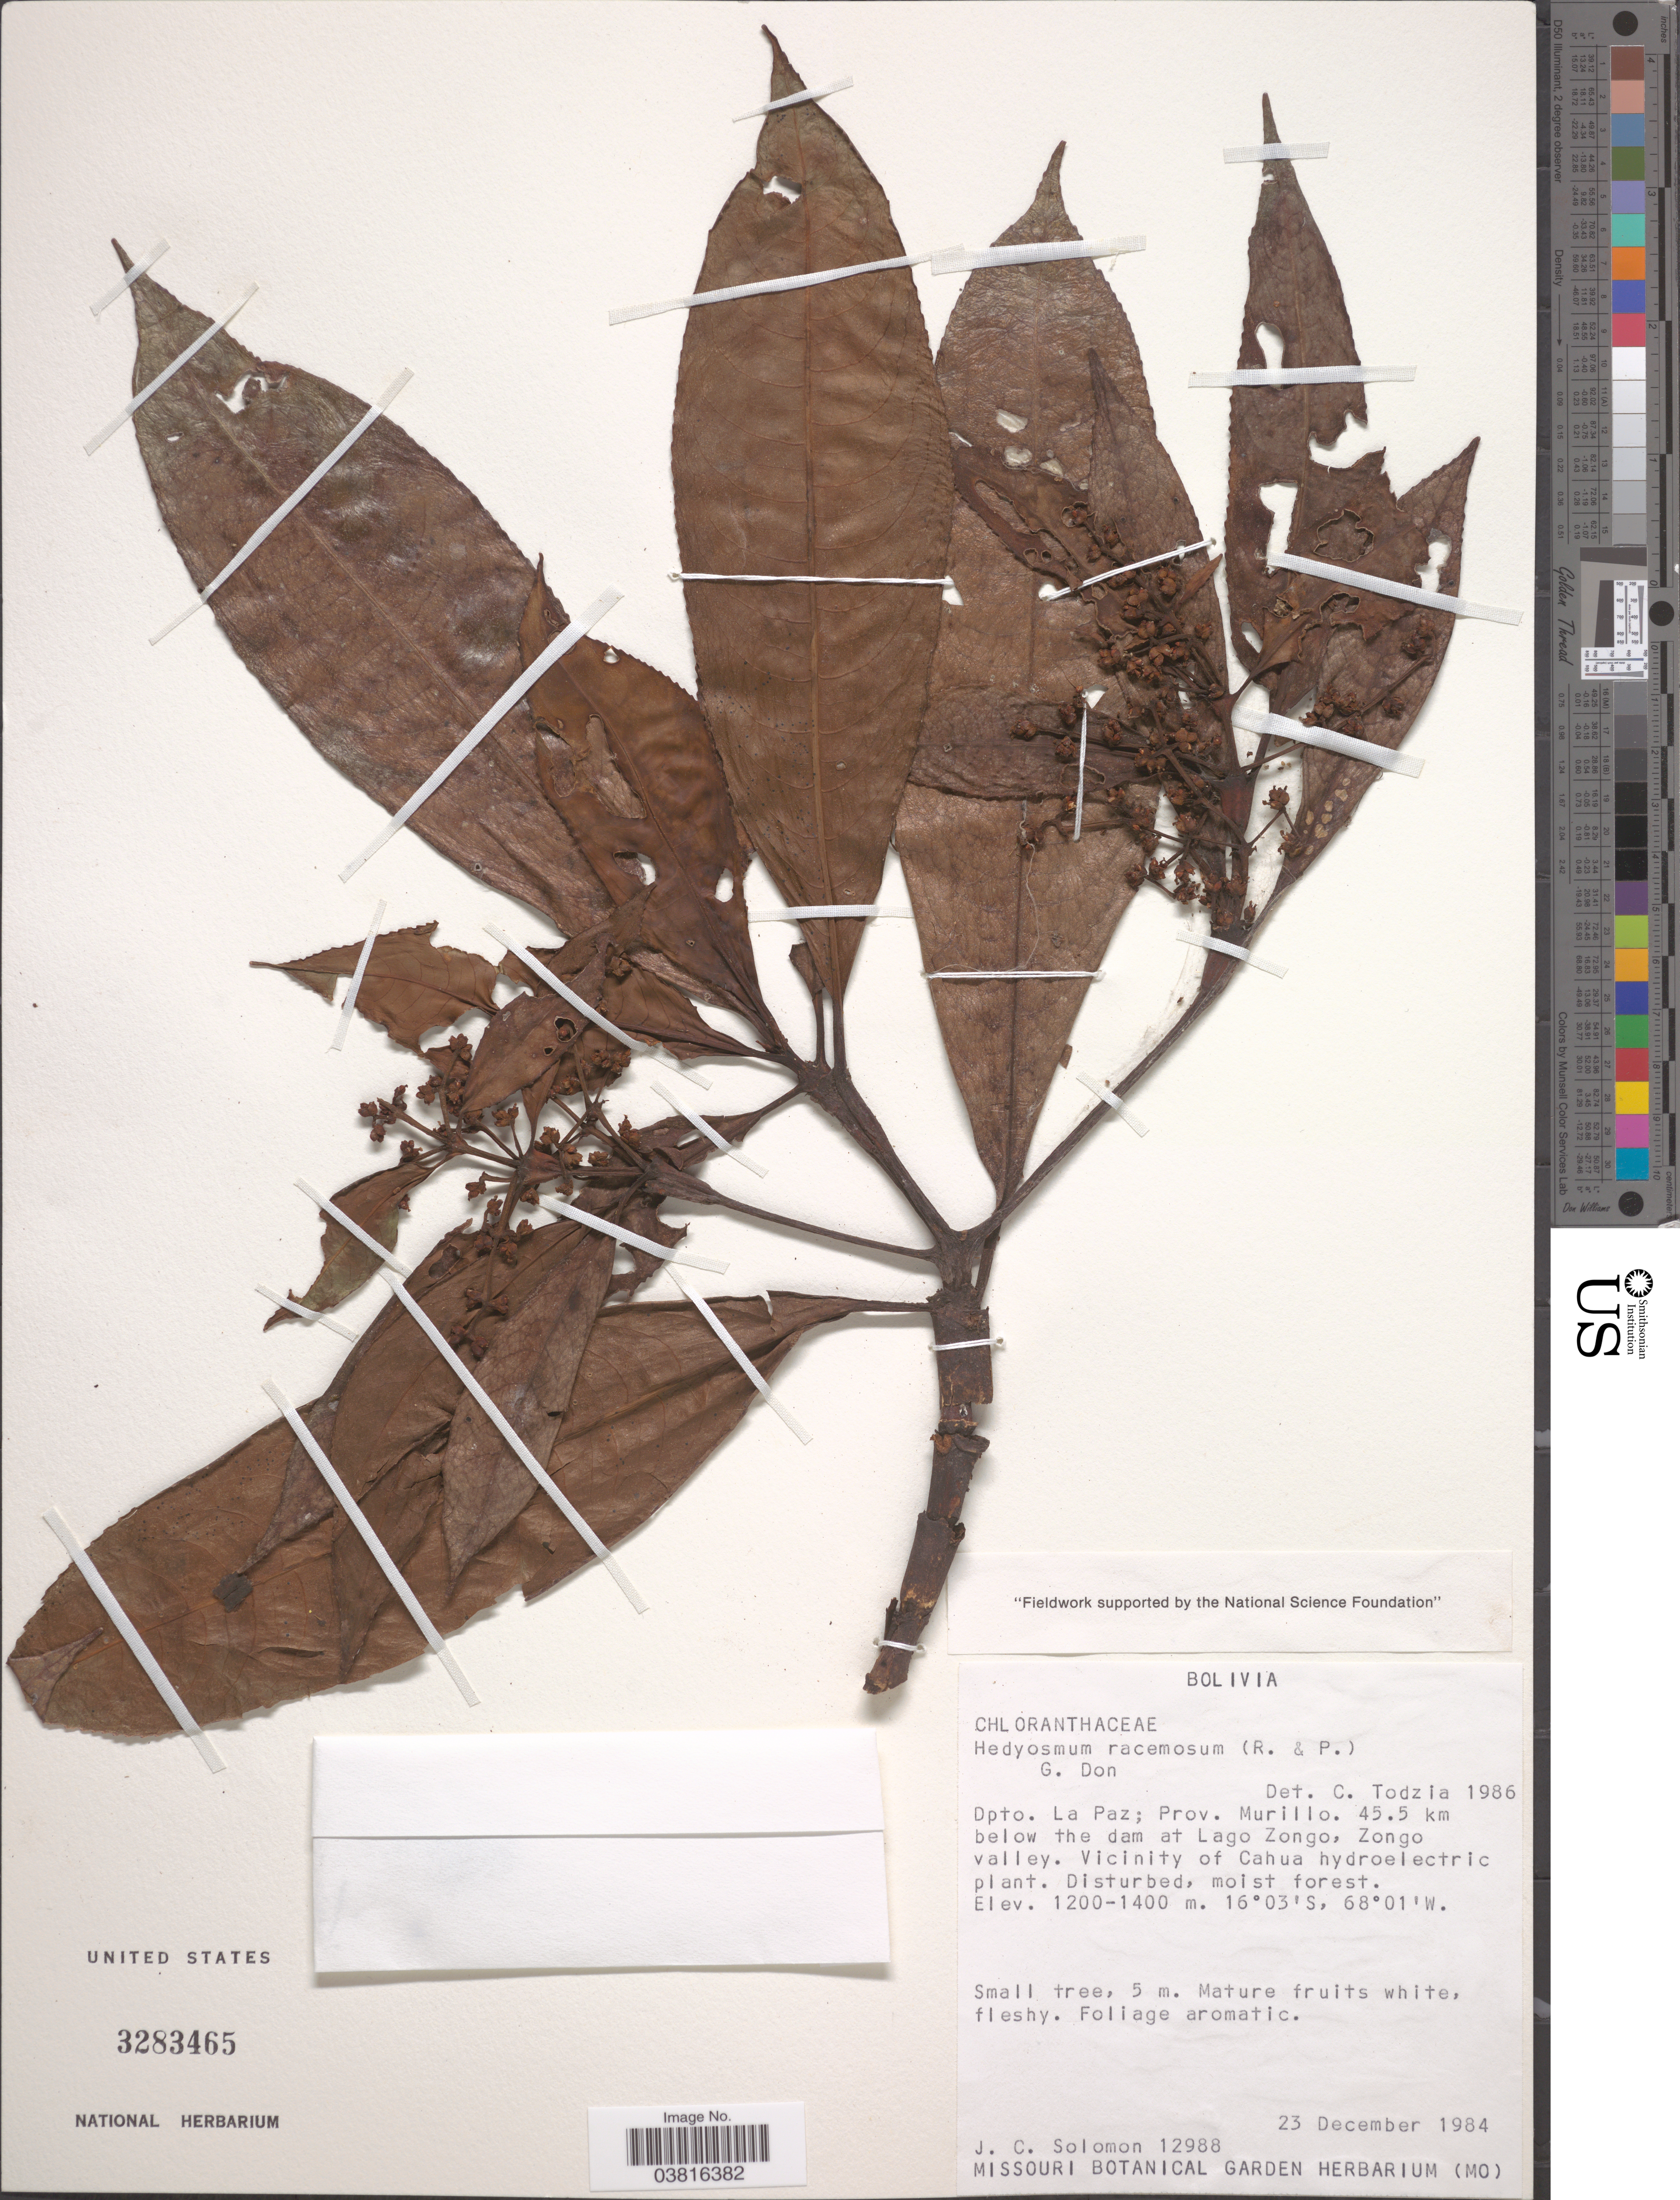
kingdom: Plantae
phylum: Tracheophyta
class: Magnoliopsida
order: Chloranthales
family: Chloranthaceae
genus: Hedyosmum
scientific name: Hedyosmum racemosum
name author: (Ruiz & Pav.) G. Don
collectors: J. C. Solomon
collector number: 12988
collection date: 1984-12-23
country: Bolivia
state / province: La Paz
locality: Dpto. La Paz: Prov. Murillo. 45.5 km below the dam at Lago Zongo, Zongo valley.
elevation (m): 1200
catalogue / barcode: US 3283465